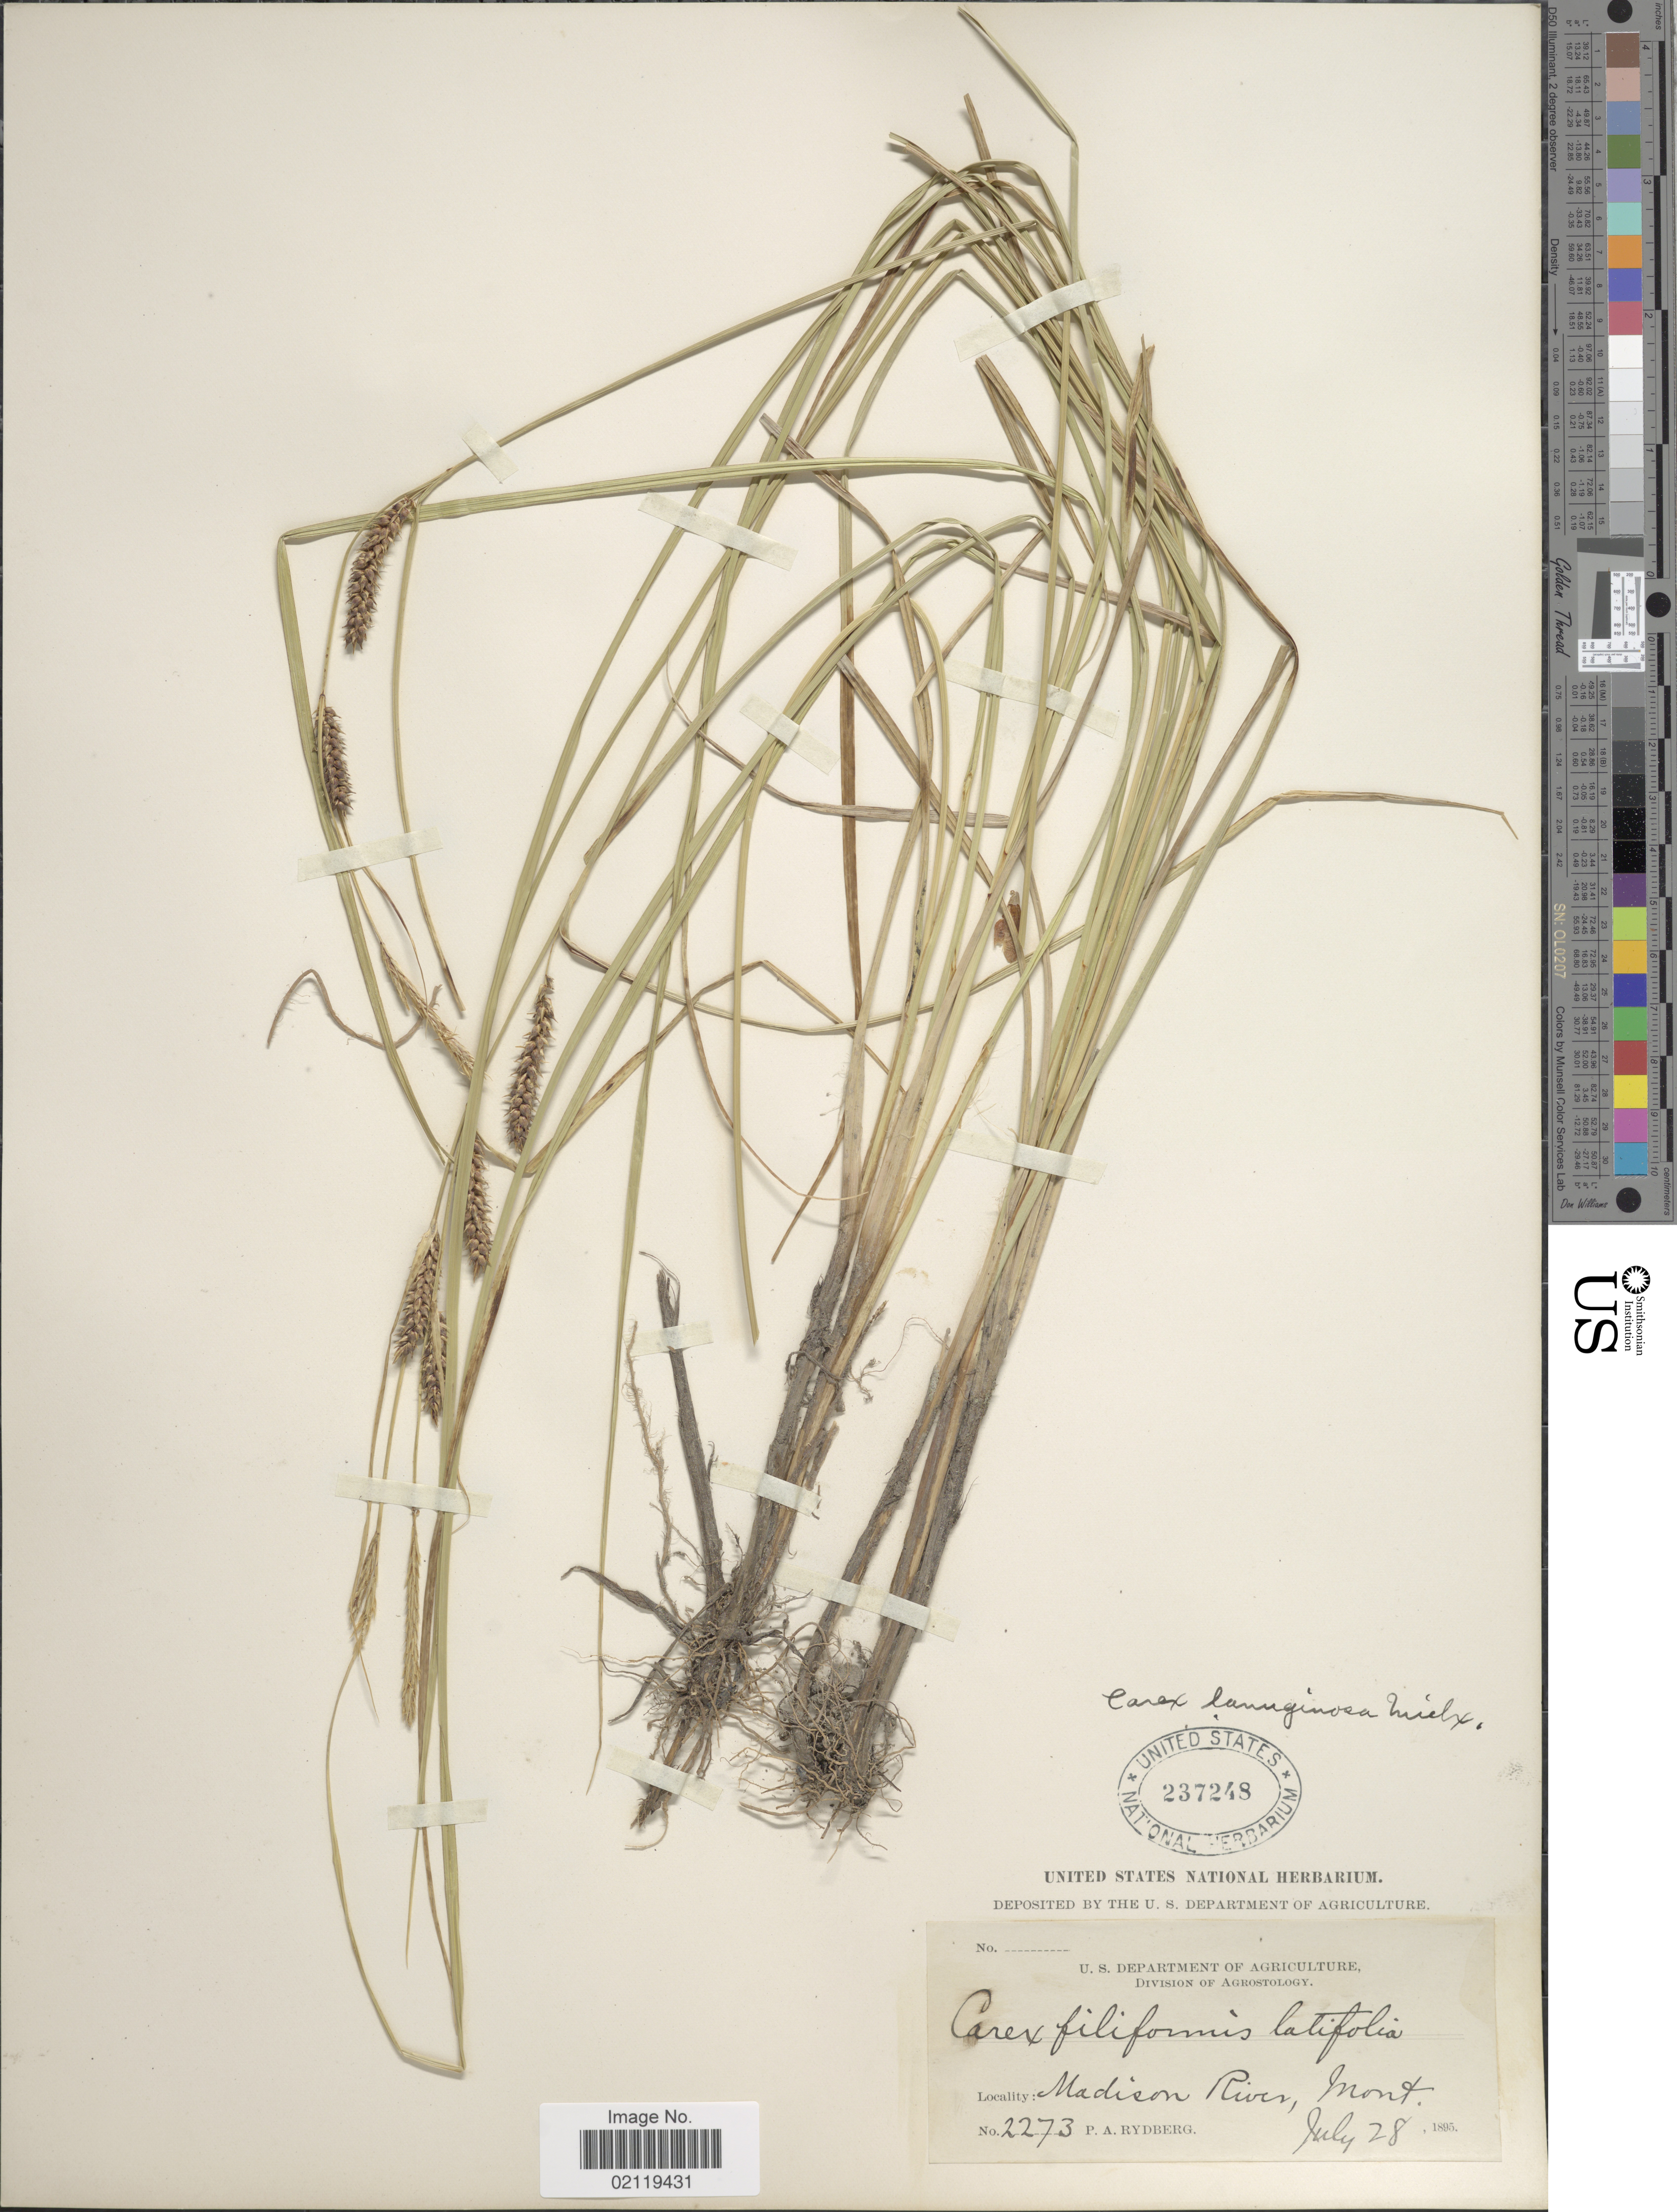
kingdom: Plantae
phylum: Tracheophyta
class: Liliopsida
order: Poales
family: Cyperaceae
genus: Carex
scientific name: Carex pellita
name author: Muhl. ex Willd.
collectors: P. A. Rydberg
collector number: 2273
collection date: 1895-07-28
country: United States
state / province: Montana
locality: Madison River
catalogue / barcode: US 237248